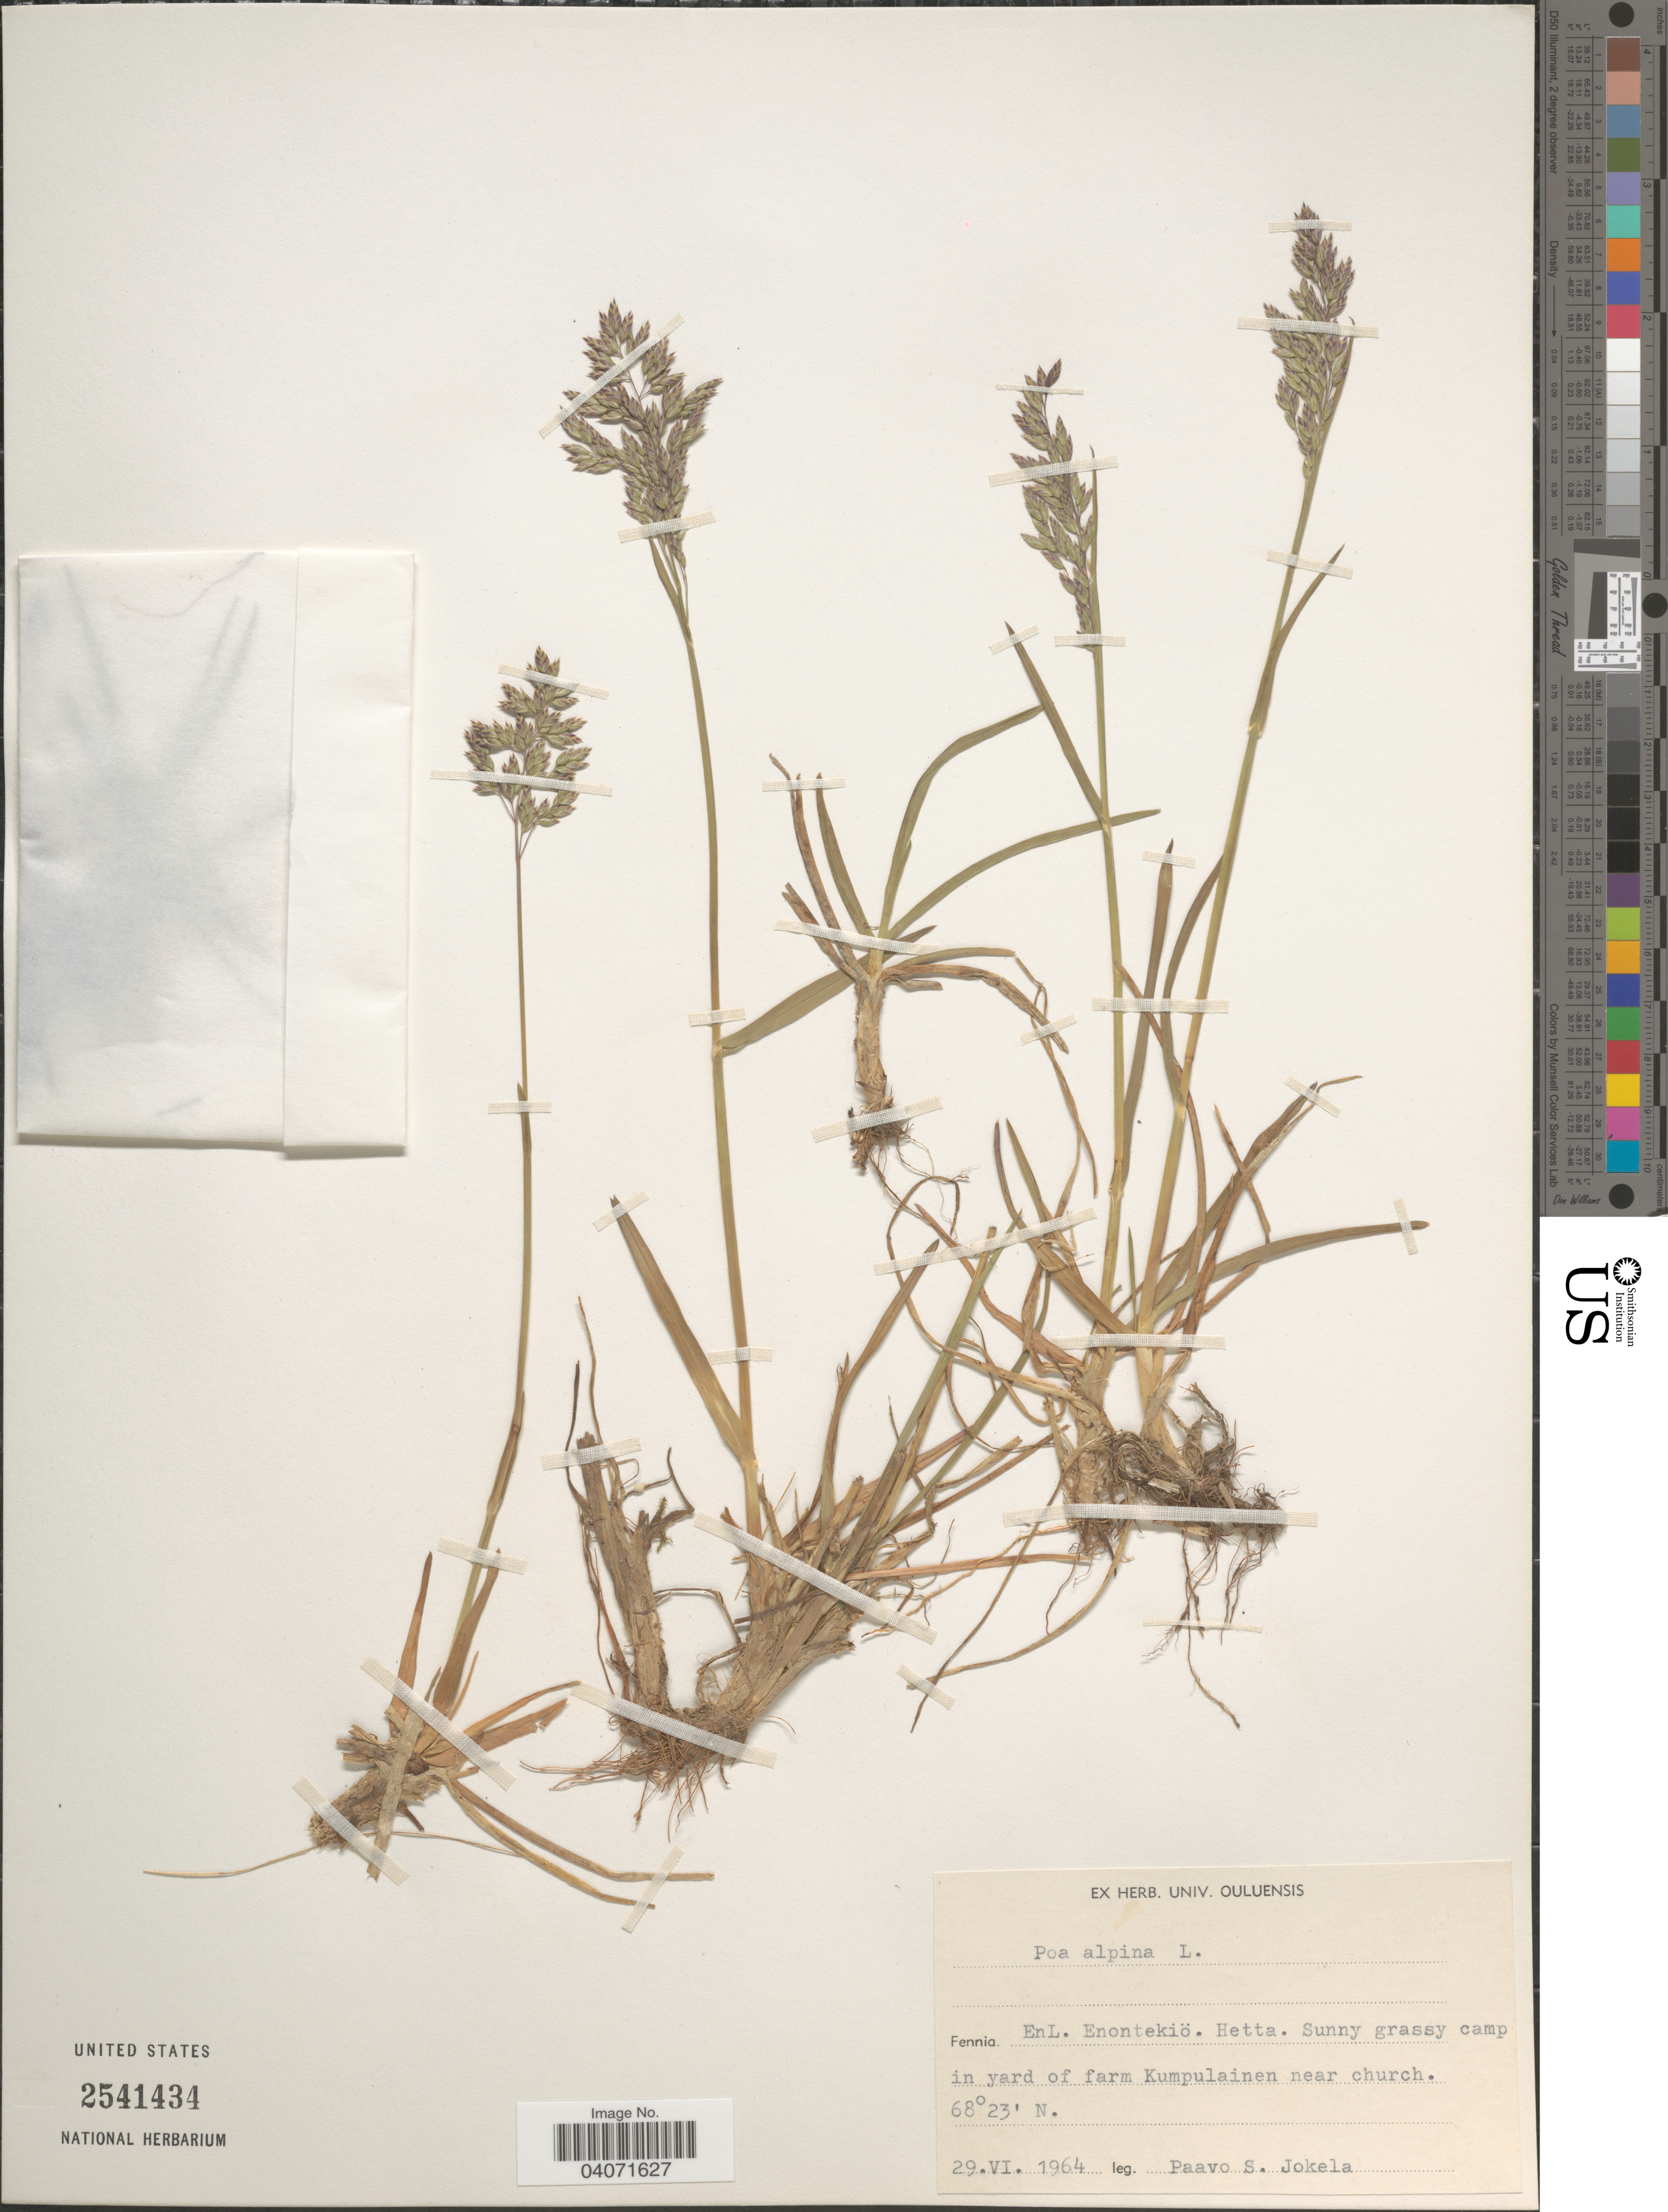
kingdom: Plantae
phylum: Tracheophyta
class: Liliopsida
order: Poales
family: Poaceae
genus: Poa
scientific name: Poa alpina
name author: L.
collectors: P. Jokela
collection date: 1964-06-29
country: Finland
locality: Fennia. EnL. Enontekiö. Hetta. Sunny grassy camp in yard of farm Kumpulainen near church.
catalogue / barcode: US 2541434